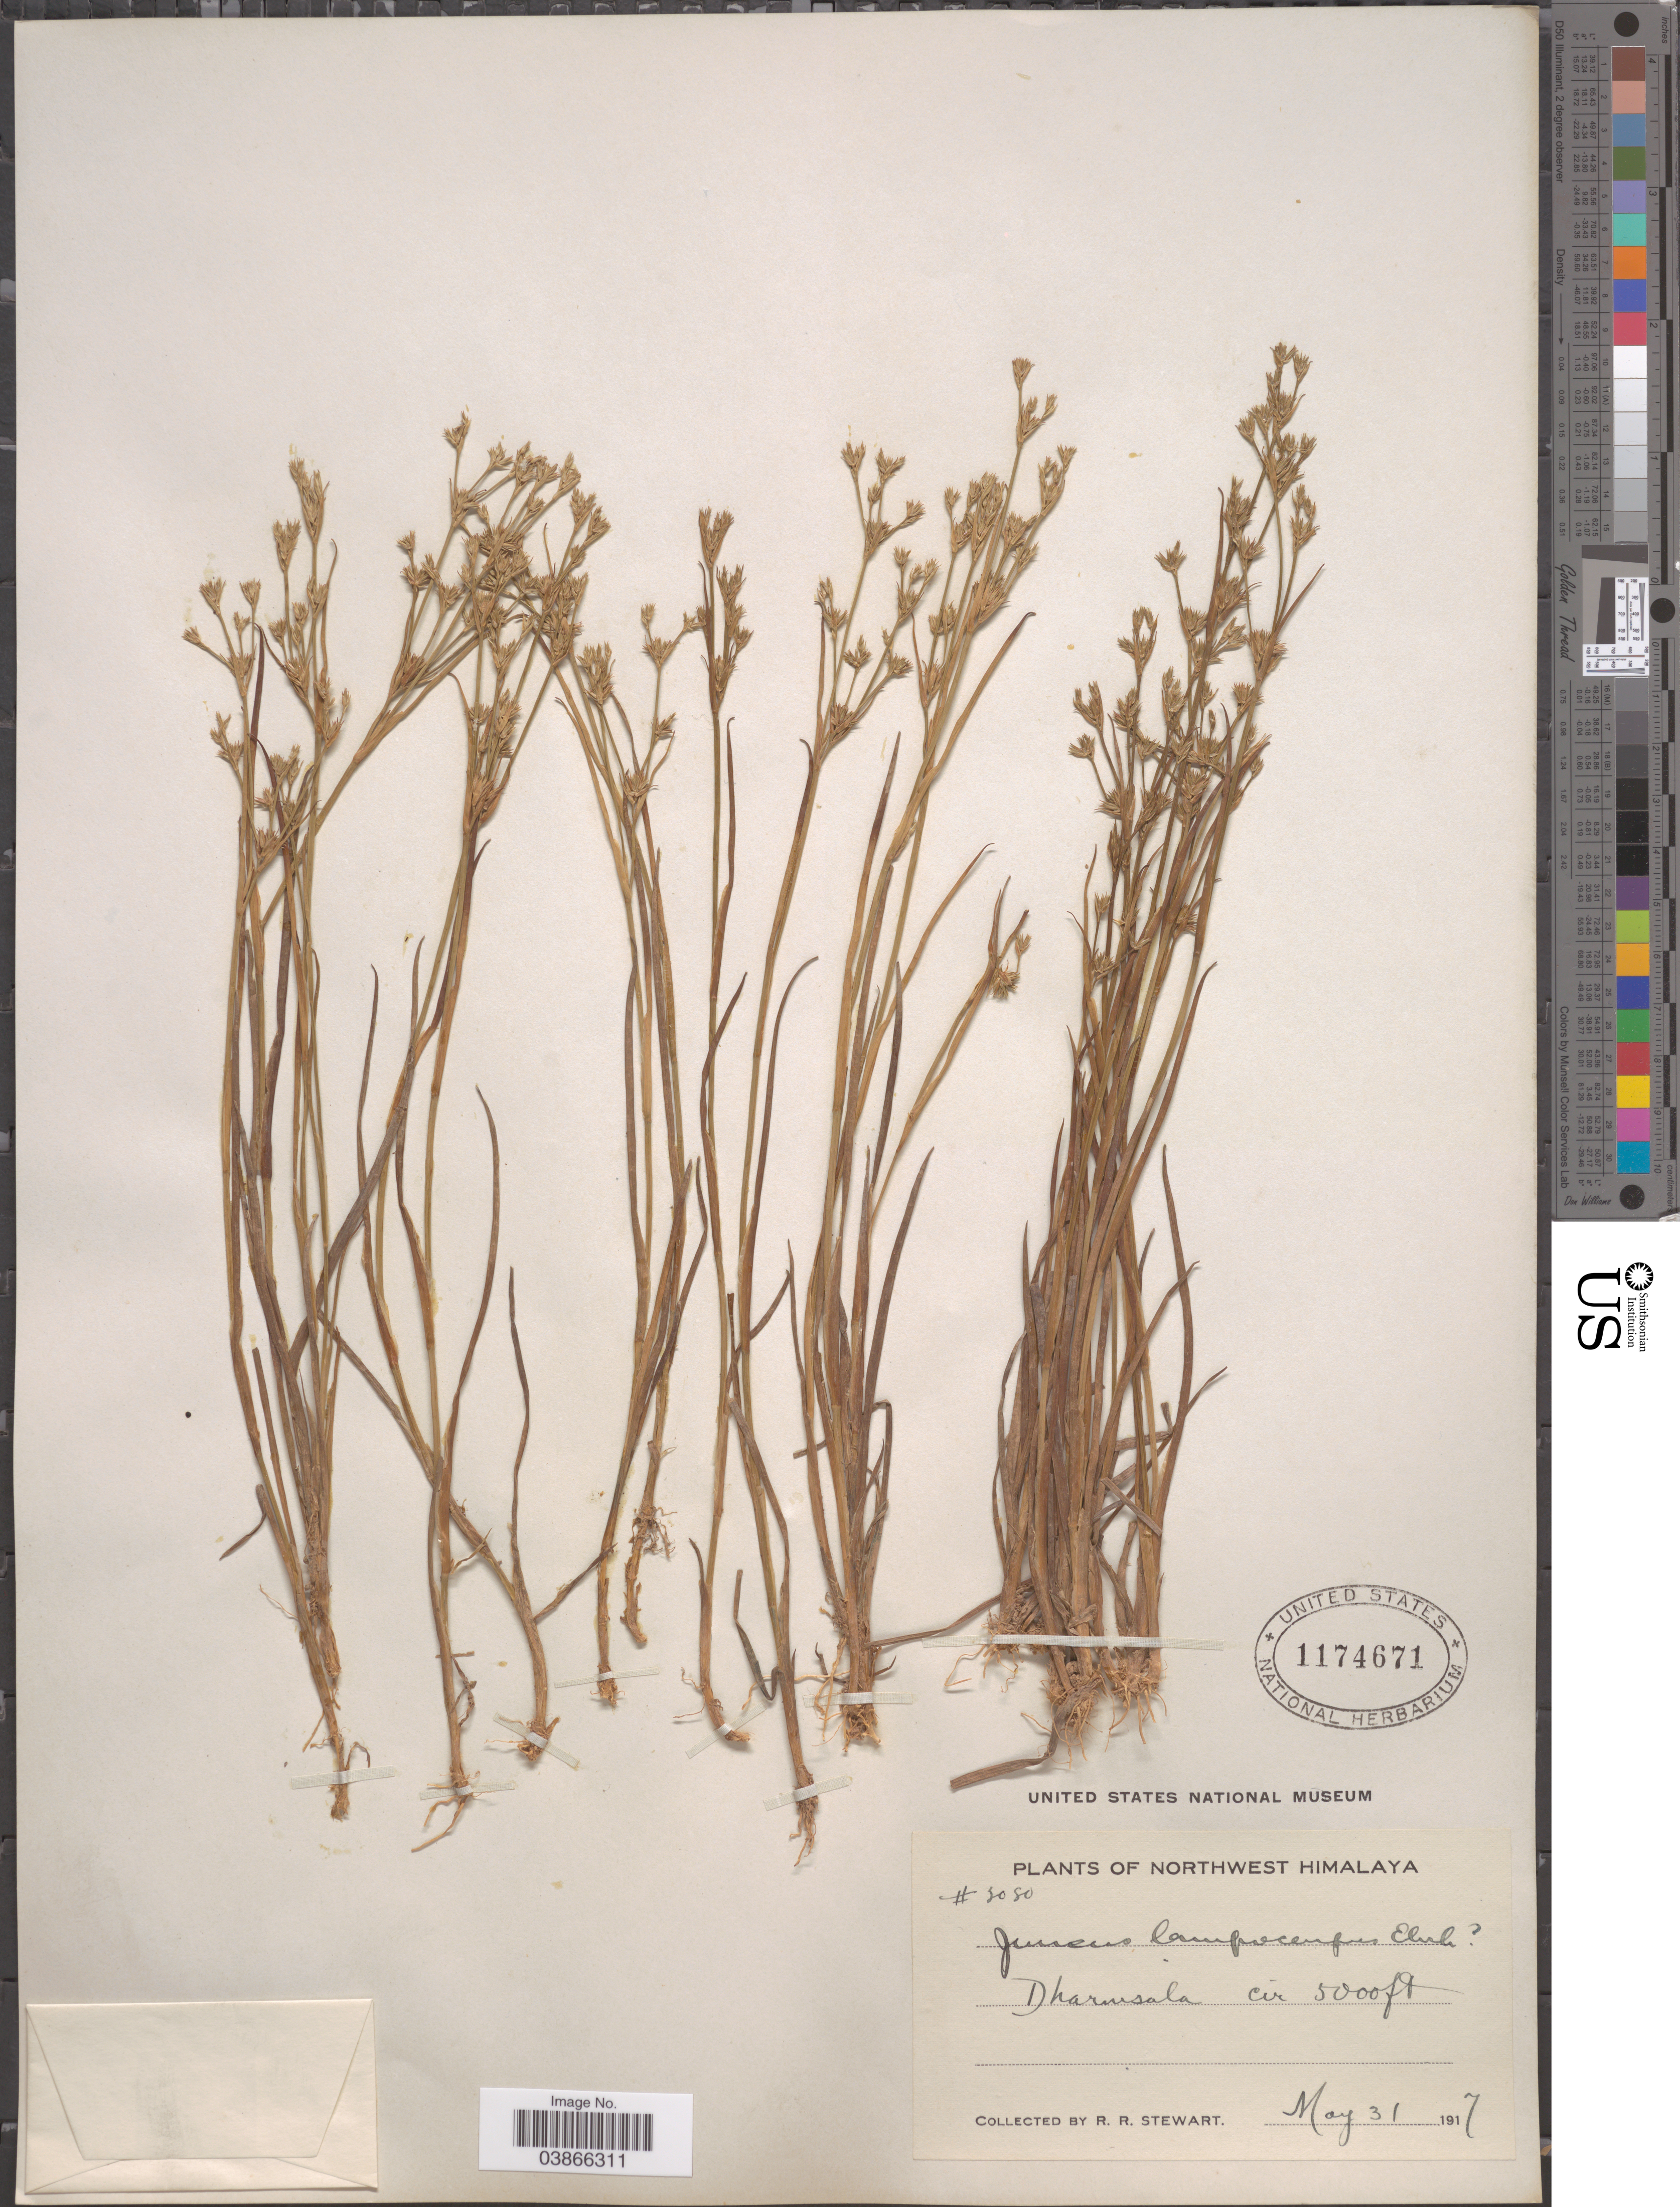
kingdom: Plantae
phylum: Tracheophyta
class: Liliopsida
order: Poales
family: Juncaceae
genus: Juncus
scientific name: Juncus lampocarpus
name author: Ehrh.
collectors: R. Stewart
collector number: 2080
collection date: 1917-05-31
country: India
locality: Northwest Himalaya. Dharmsala.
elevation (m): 1524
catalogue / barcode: US 1174671